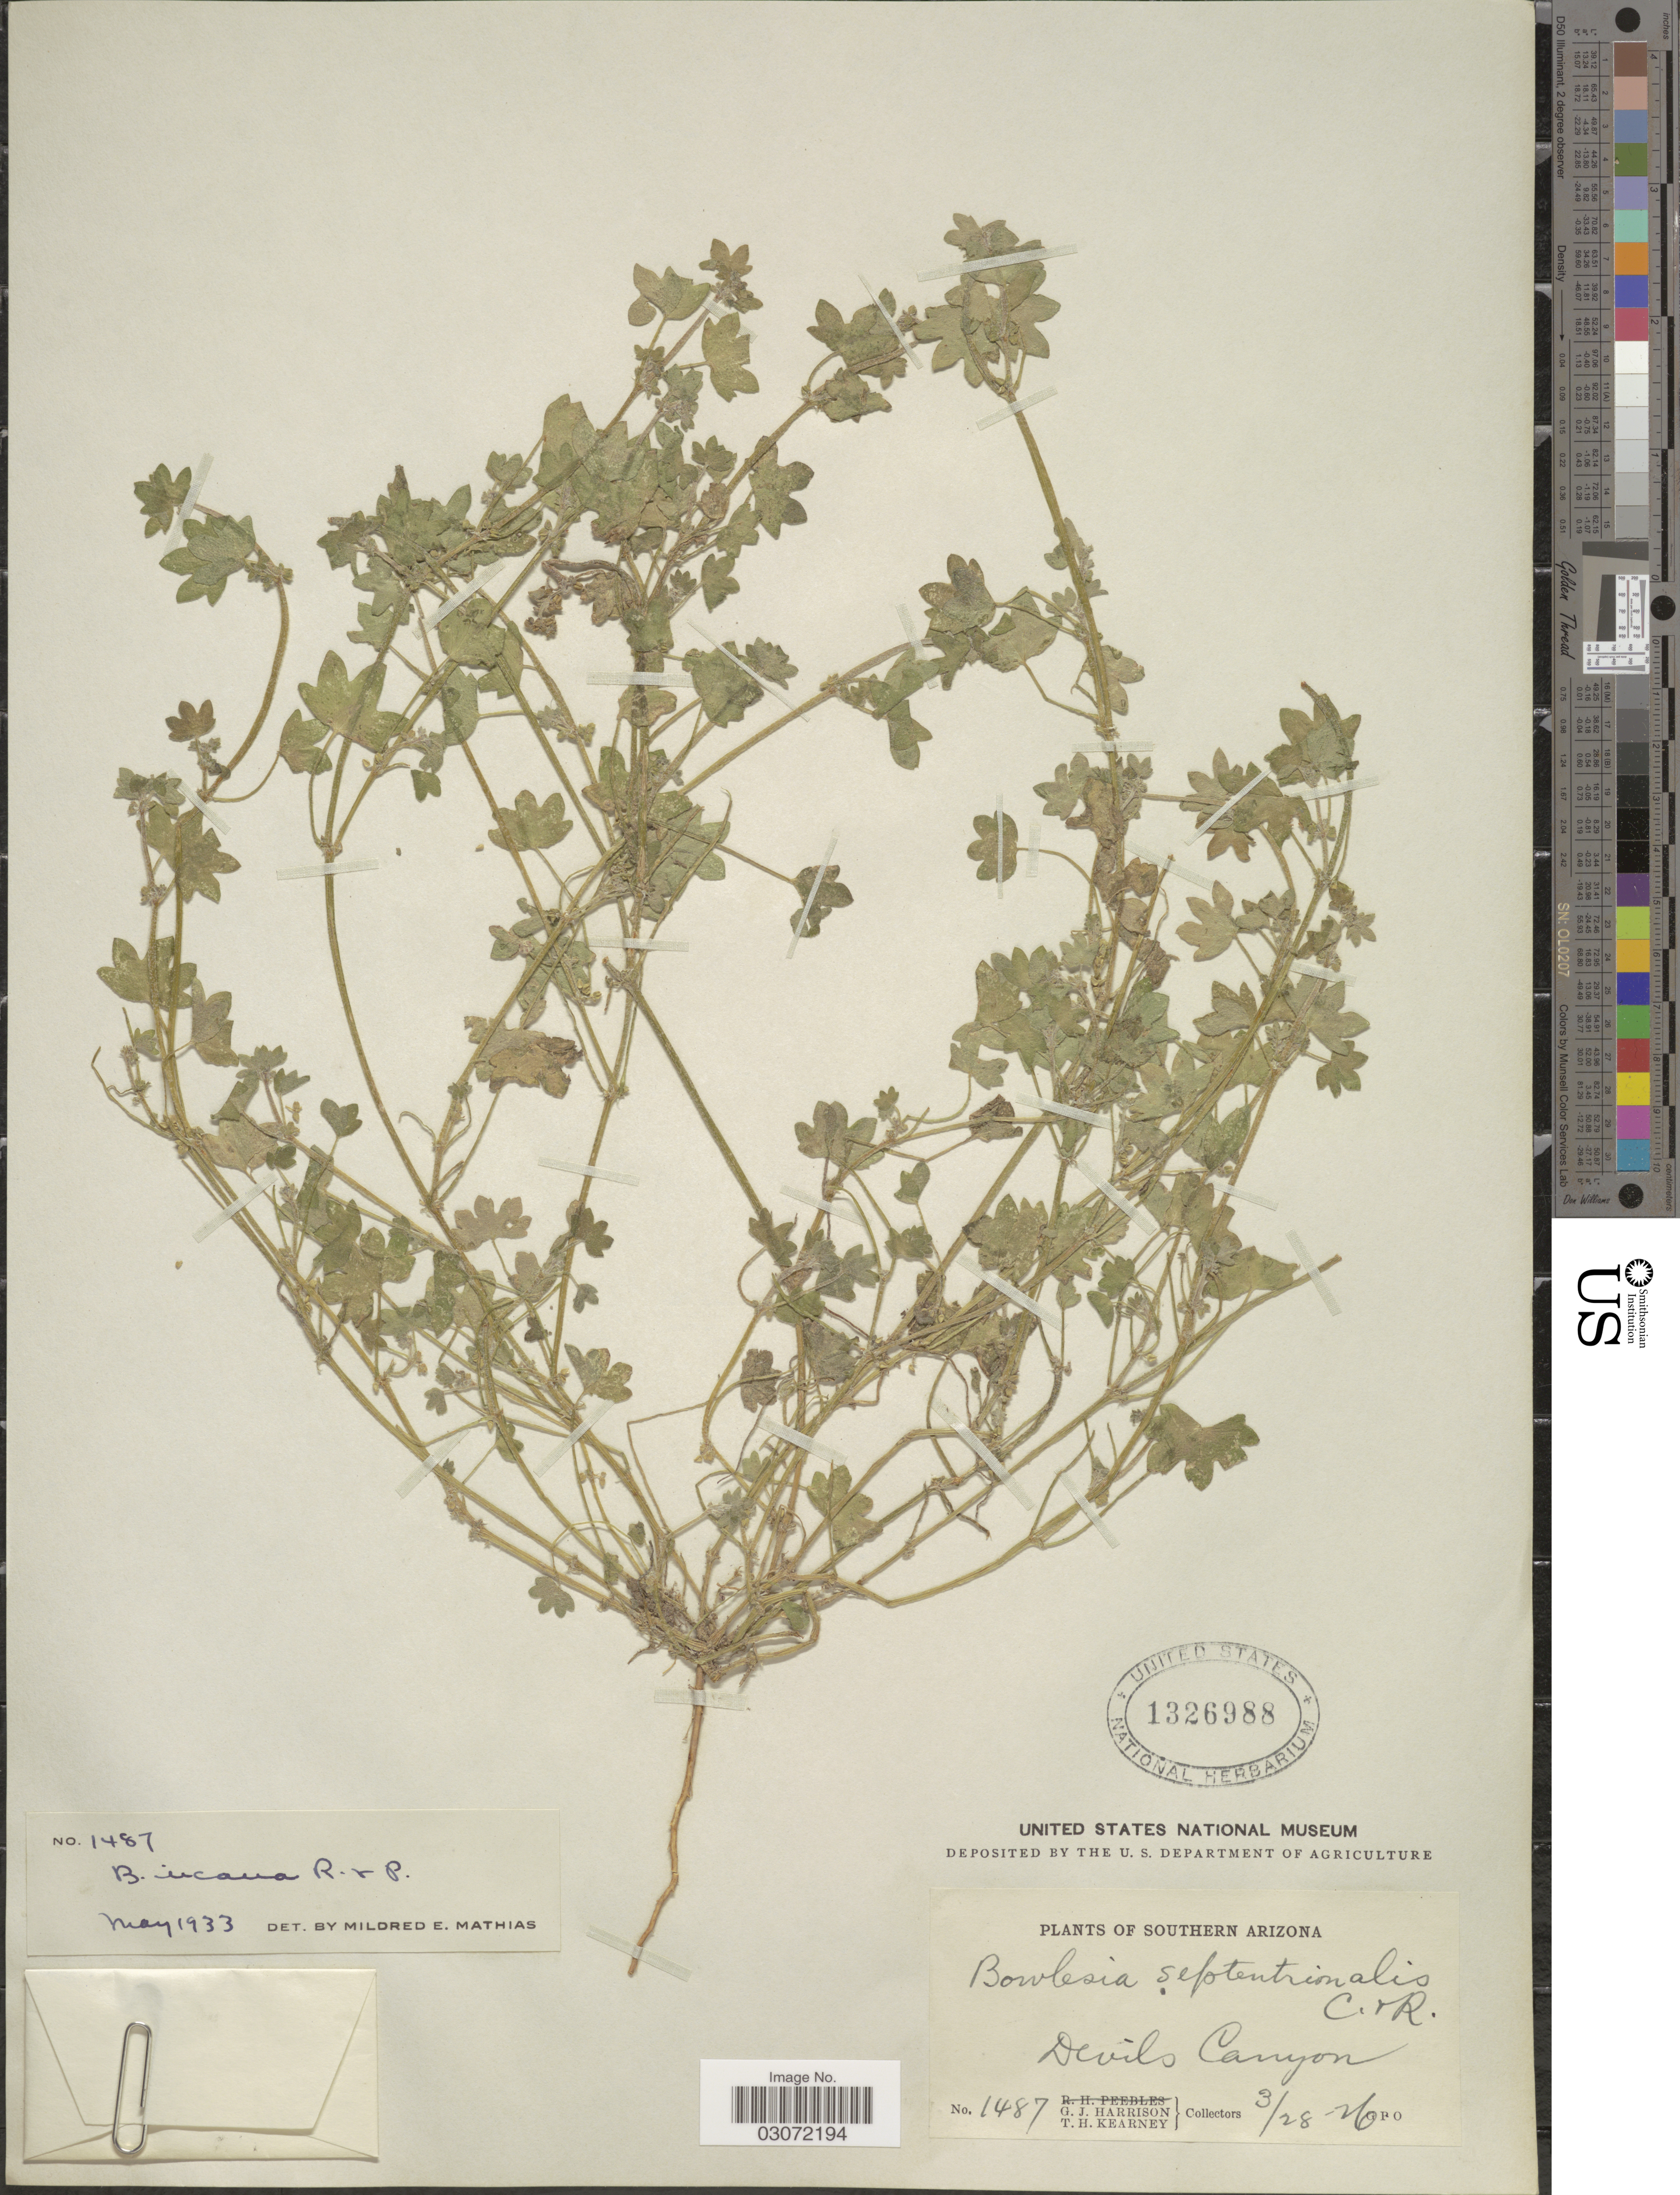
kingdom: Plantae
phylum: Tracheophyta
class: Magnoliopsida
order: Apiales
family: Apiaceae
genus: Bowlesia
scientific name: Bowlesia incana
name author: Ruiz & Pav.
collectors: G. J. Harrison & T. H. Kearney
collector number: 1487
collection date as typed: Transcribed d/m/y: 28/3/26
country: United States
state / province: Arizona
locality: Southern Arizona. Devils Canyon.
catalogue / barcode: US 1326988